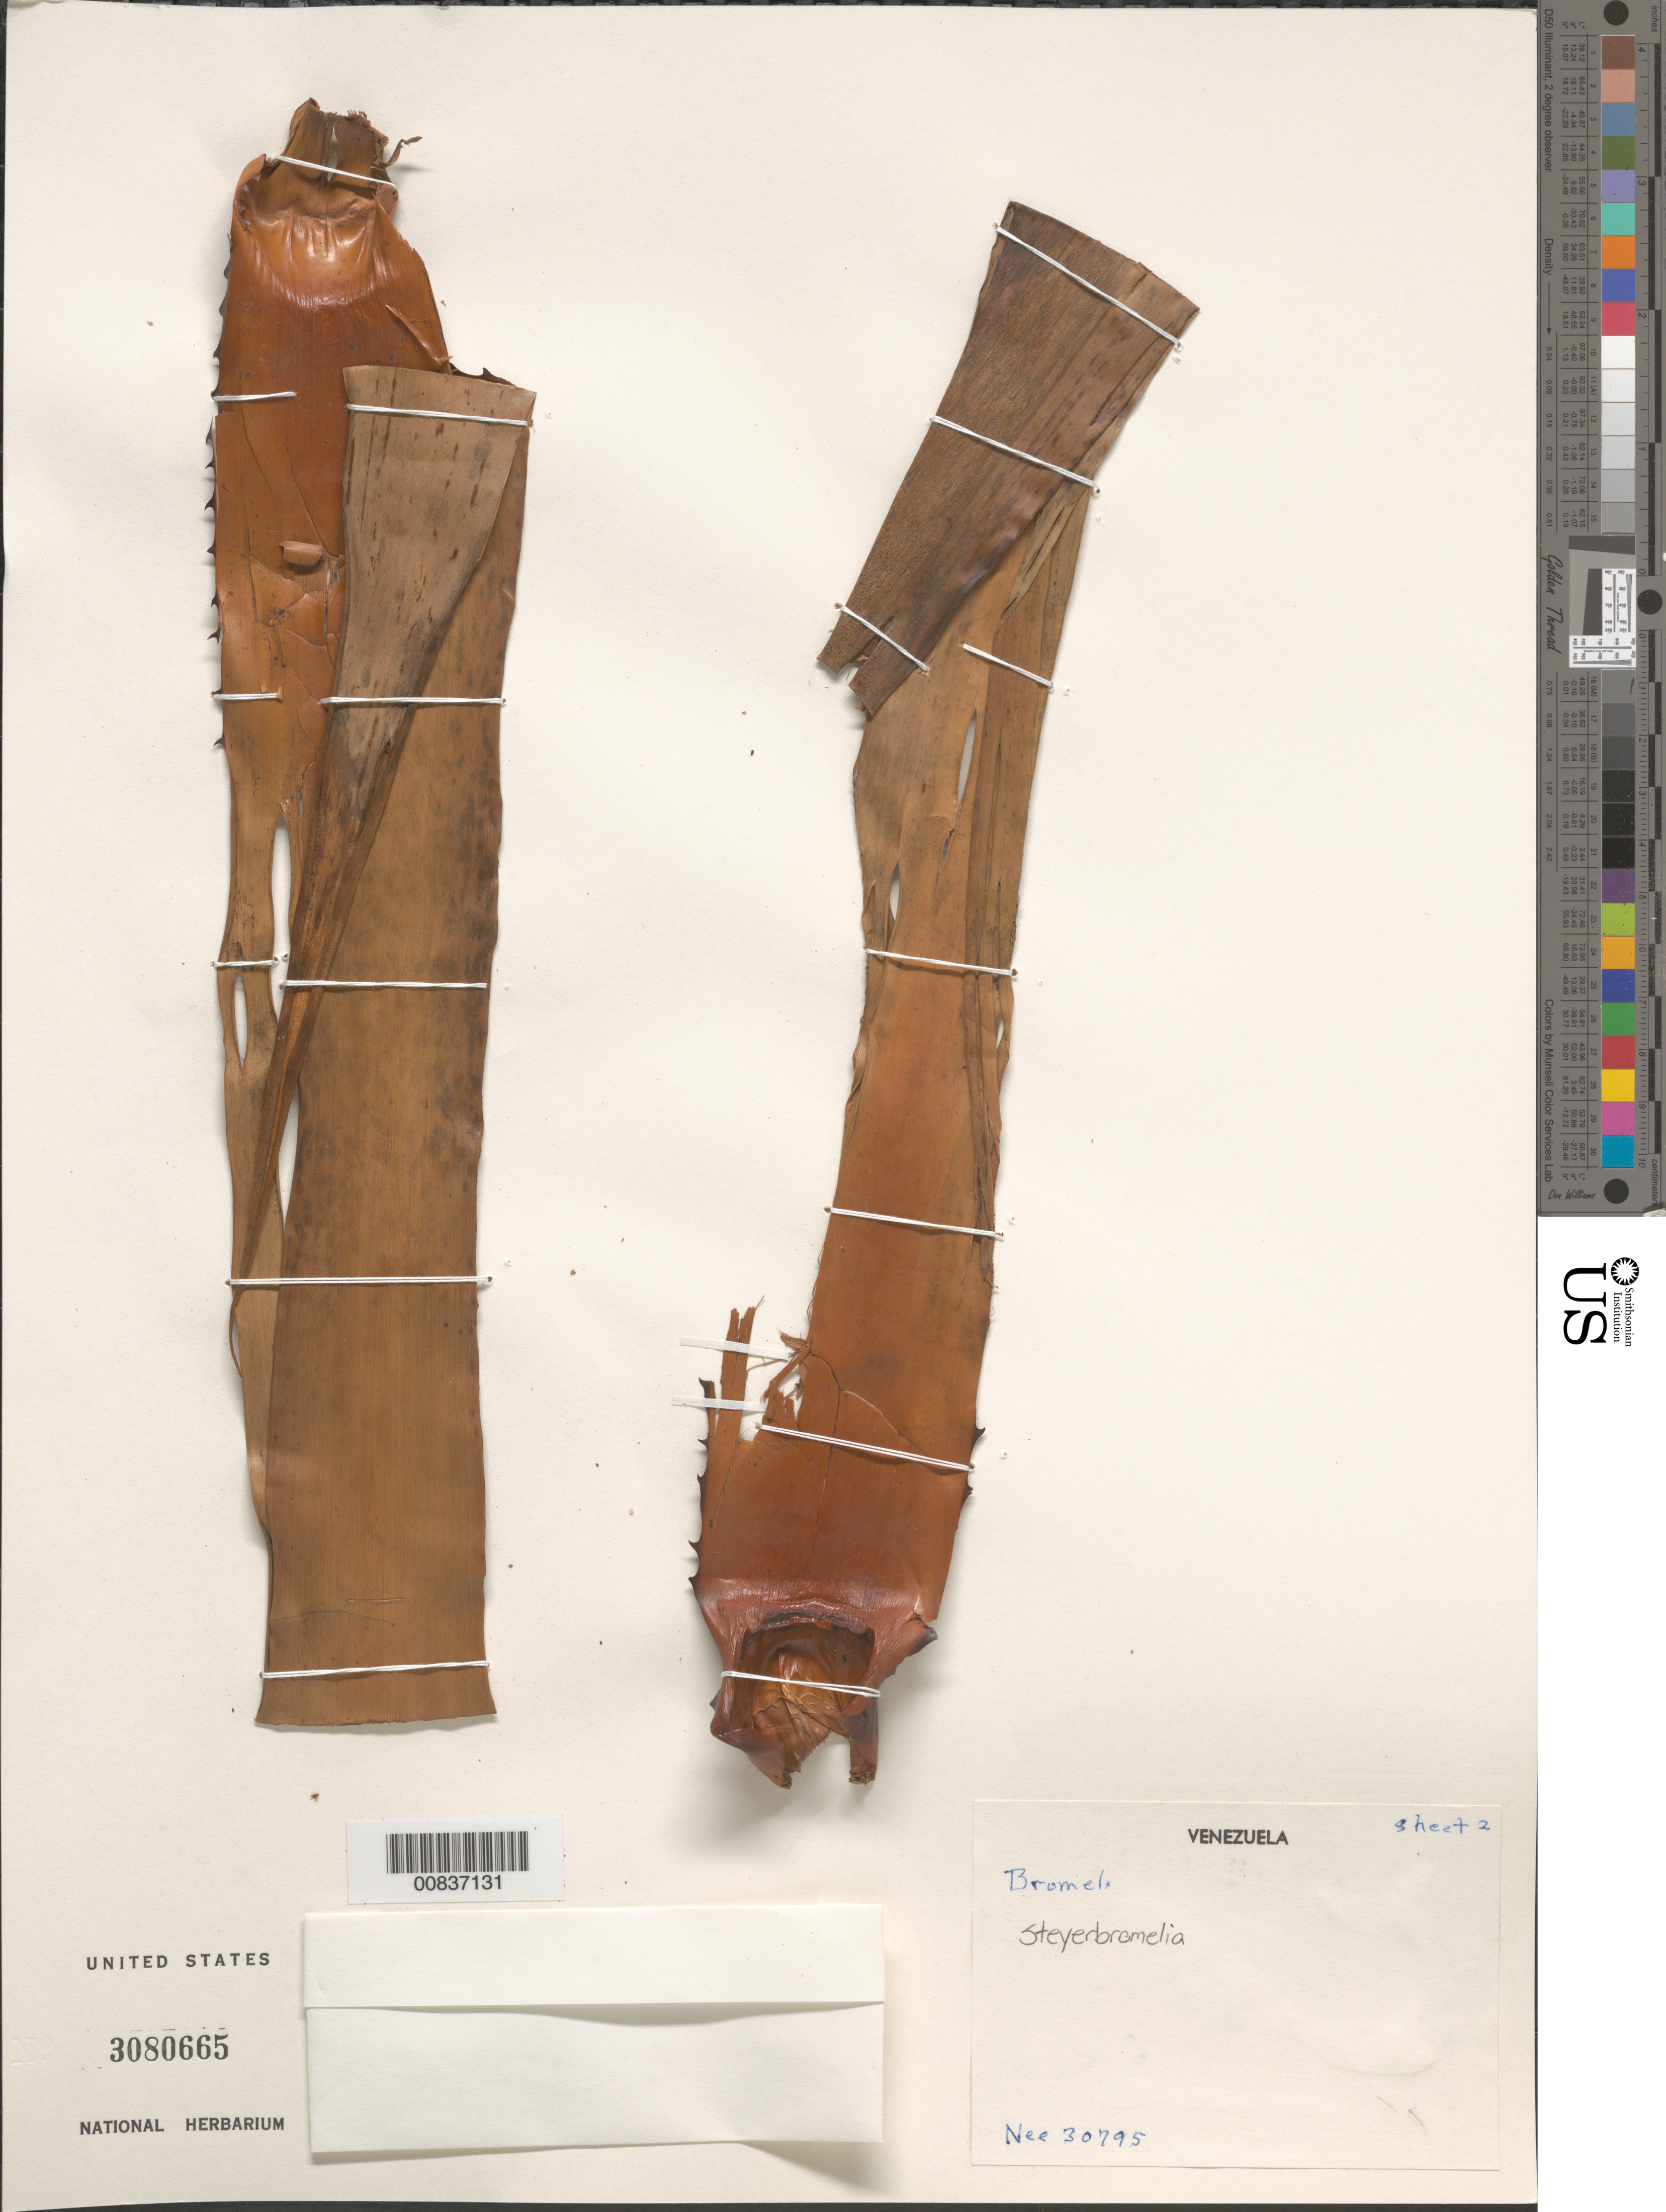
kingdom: Plantae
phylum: Tracheophyta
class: Liliopsida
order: Poales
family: Bromeliaceae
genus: Steyerbromelia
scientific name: Steyerbromelia sp.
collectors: Nee, --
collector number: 30795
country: Venezuela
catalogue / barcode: US 3080665